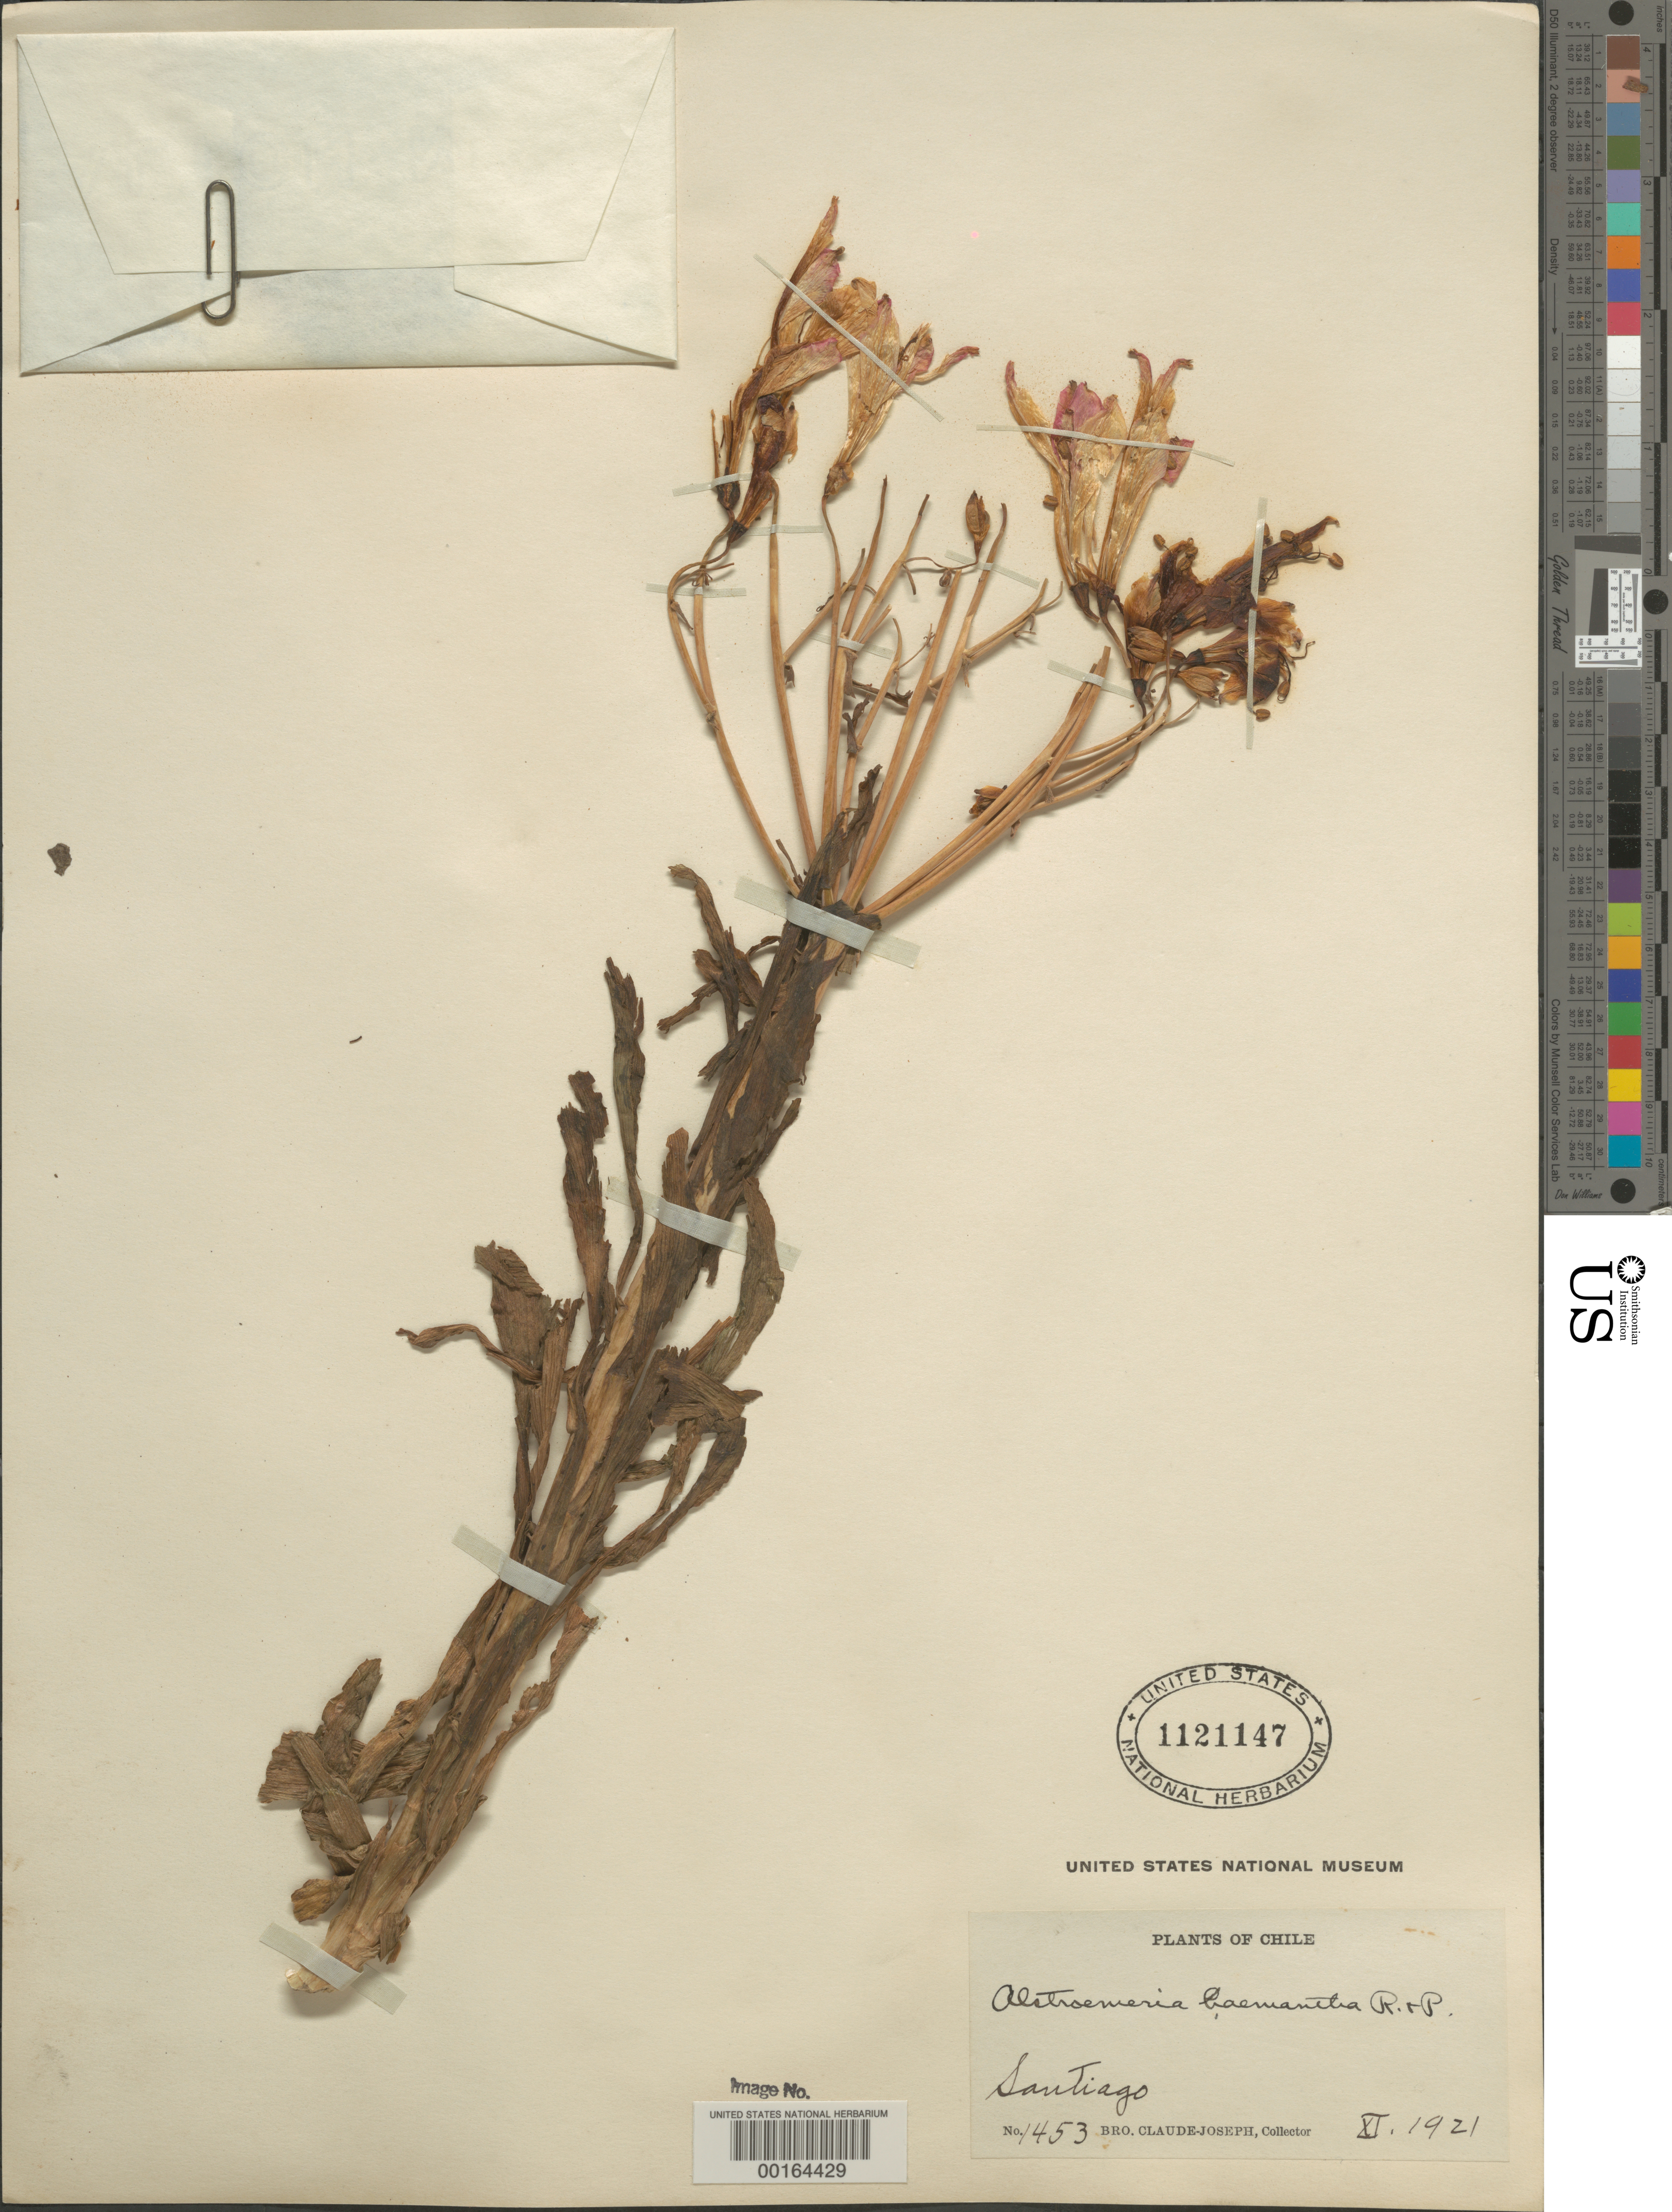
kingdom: Plantae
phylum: Tracheophyta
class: Liliopsida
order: Liliales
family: Alstroemeriaceae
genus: Alstroemeria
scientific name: Alstroemeria haemantha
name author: Ruiz & Pav.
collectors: Bro. Claude-Joseph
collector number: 1453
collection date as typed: Nov 1921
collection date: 1921-11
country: Chile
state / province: Región Metropolitana (RM)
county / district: Santiago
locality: Santiago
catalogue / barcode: US 1121147